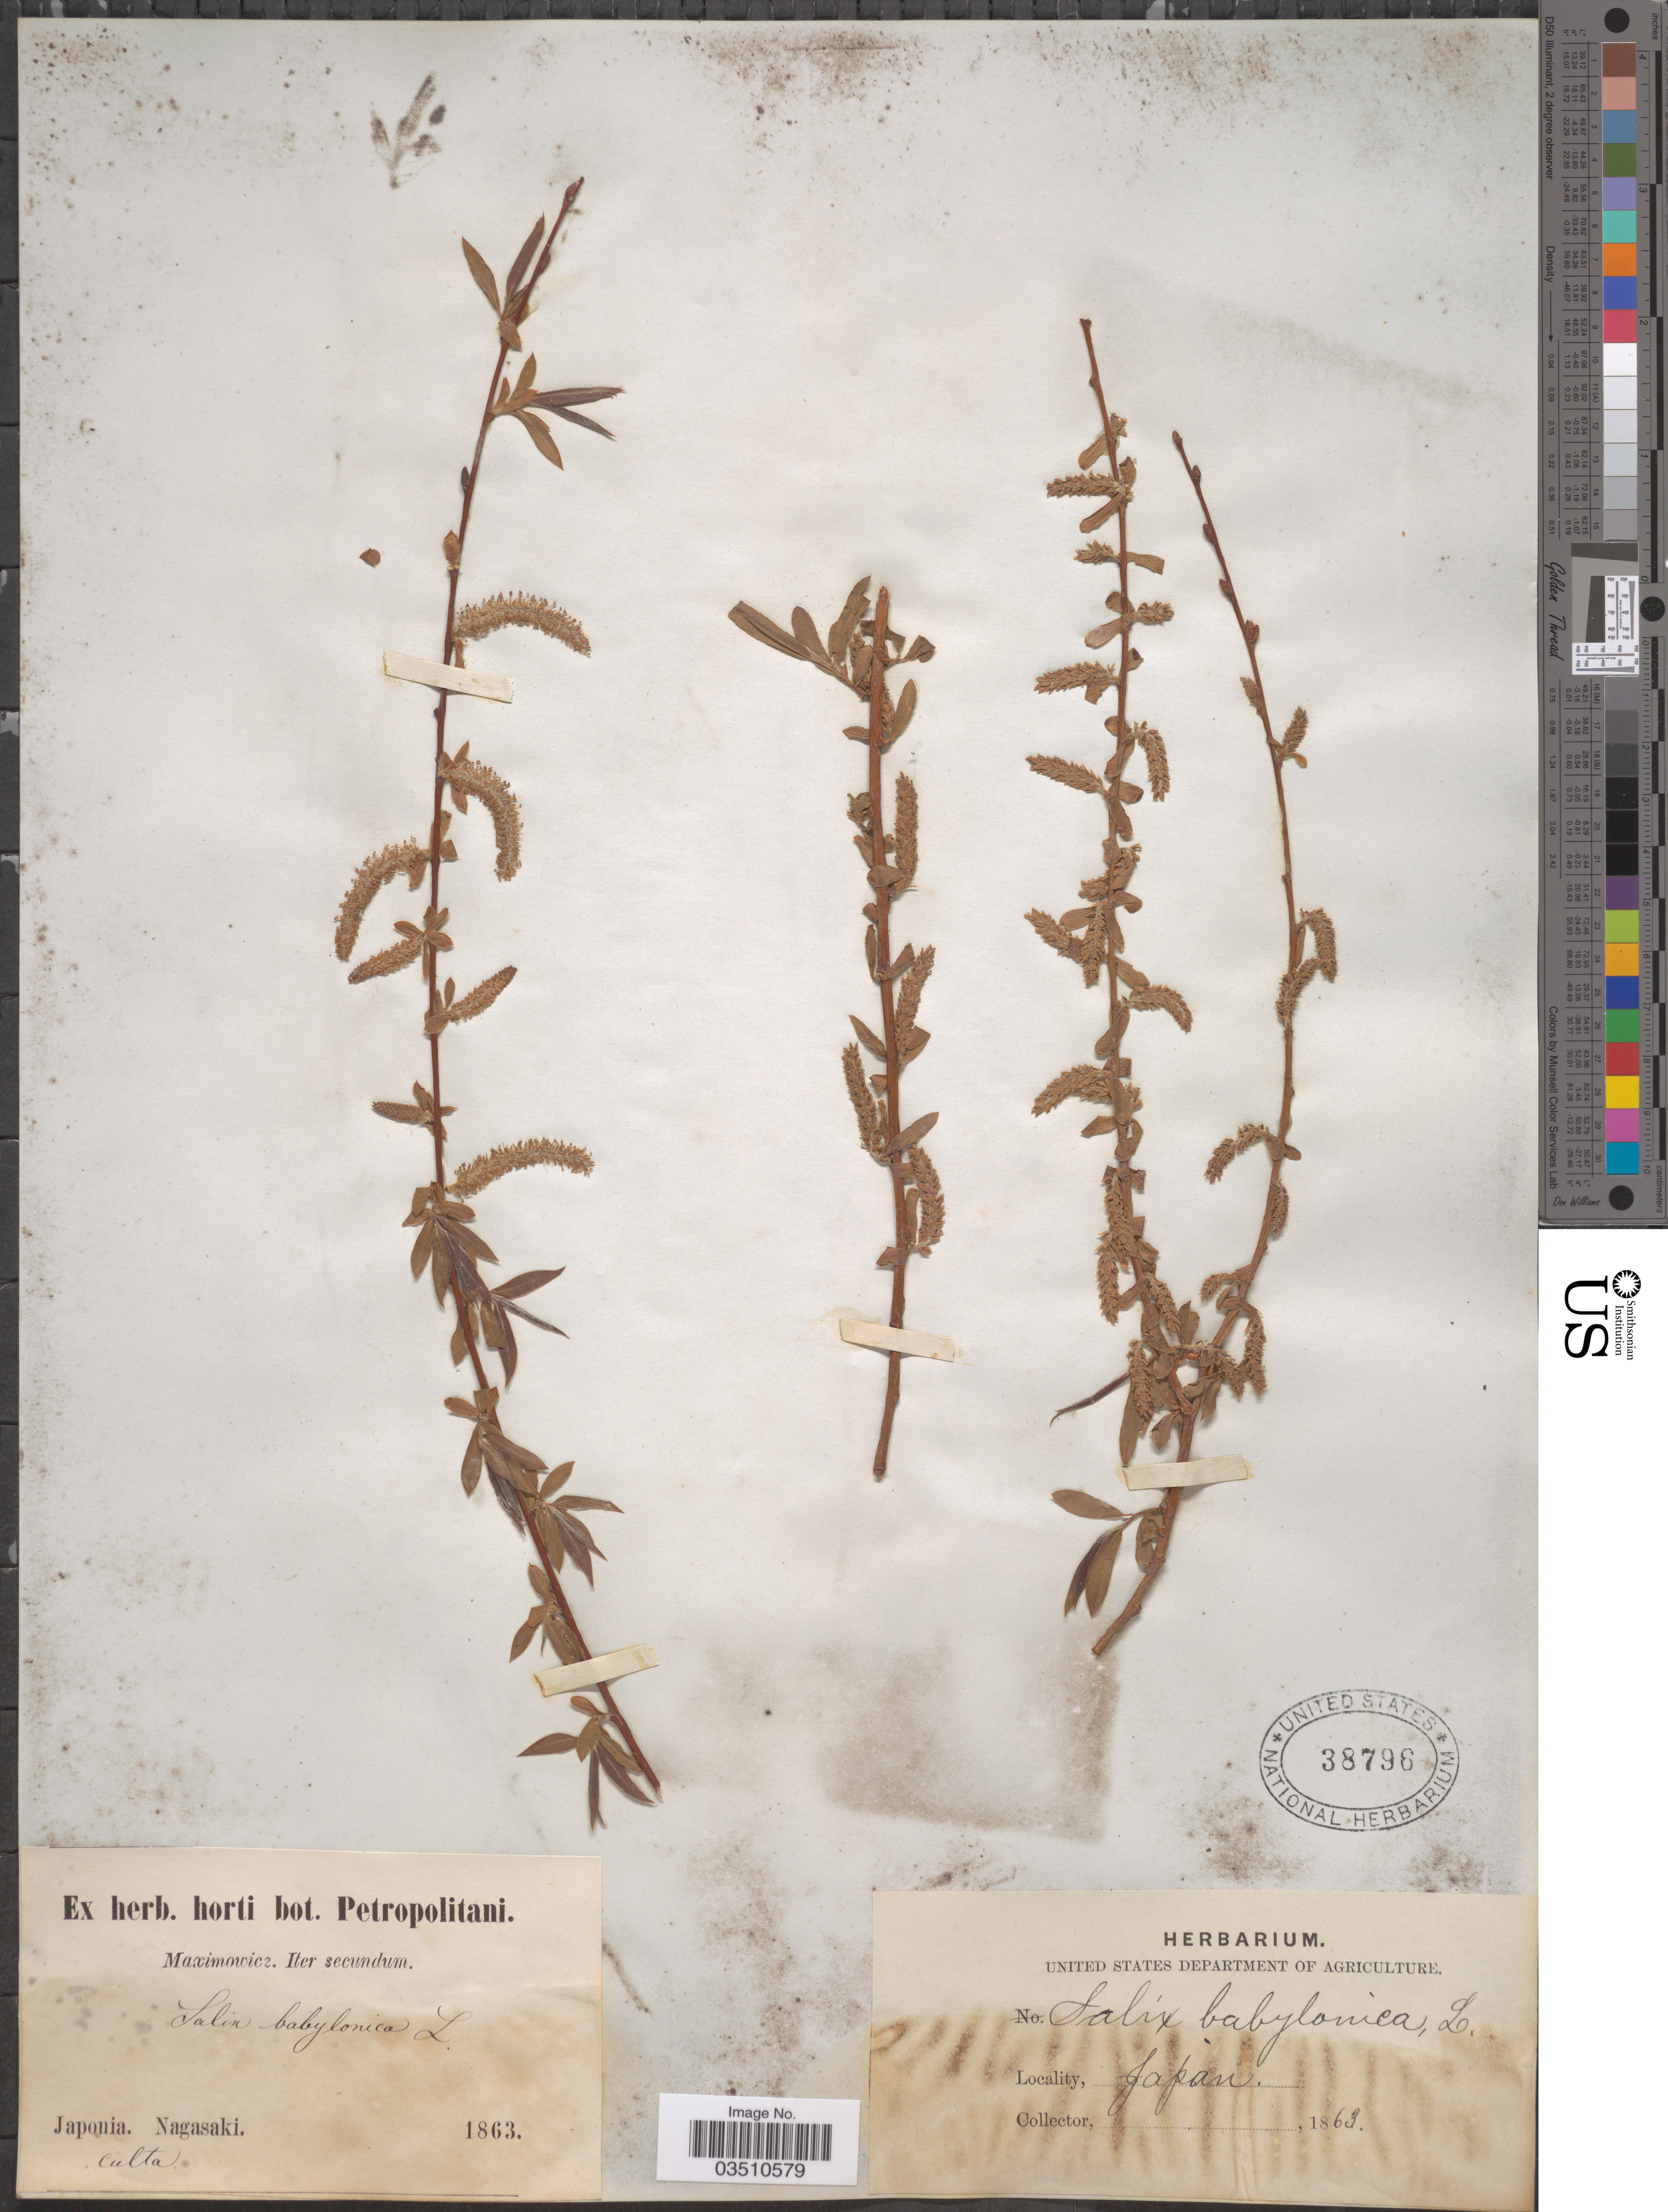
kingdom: Plantae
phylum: Tracheophyta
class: Magnoliopsida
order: Malpighiales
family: Salicaceae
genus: Salix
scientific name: Salix babylonica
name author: L.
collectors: Maximowicz, --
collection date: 1863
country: Japan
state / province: Nagasaki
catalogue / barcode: US 38796